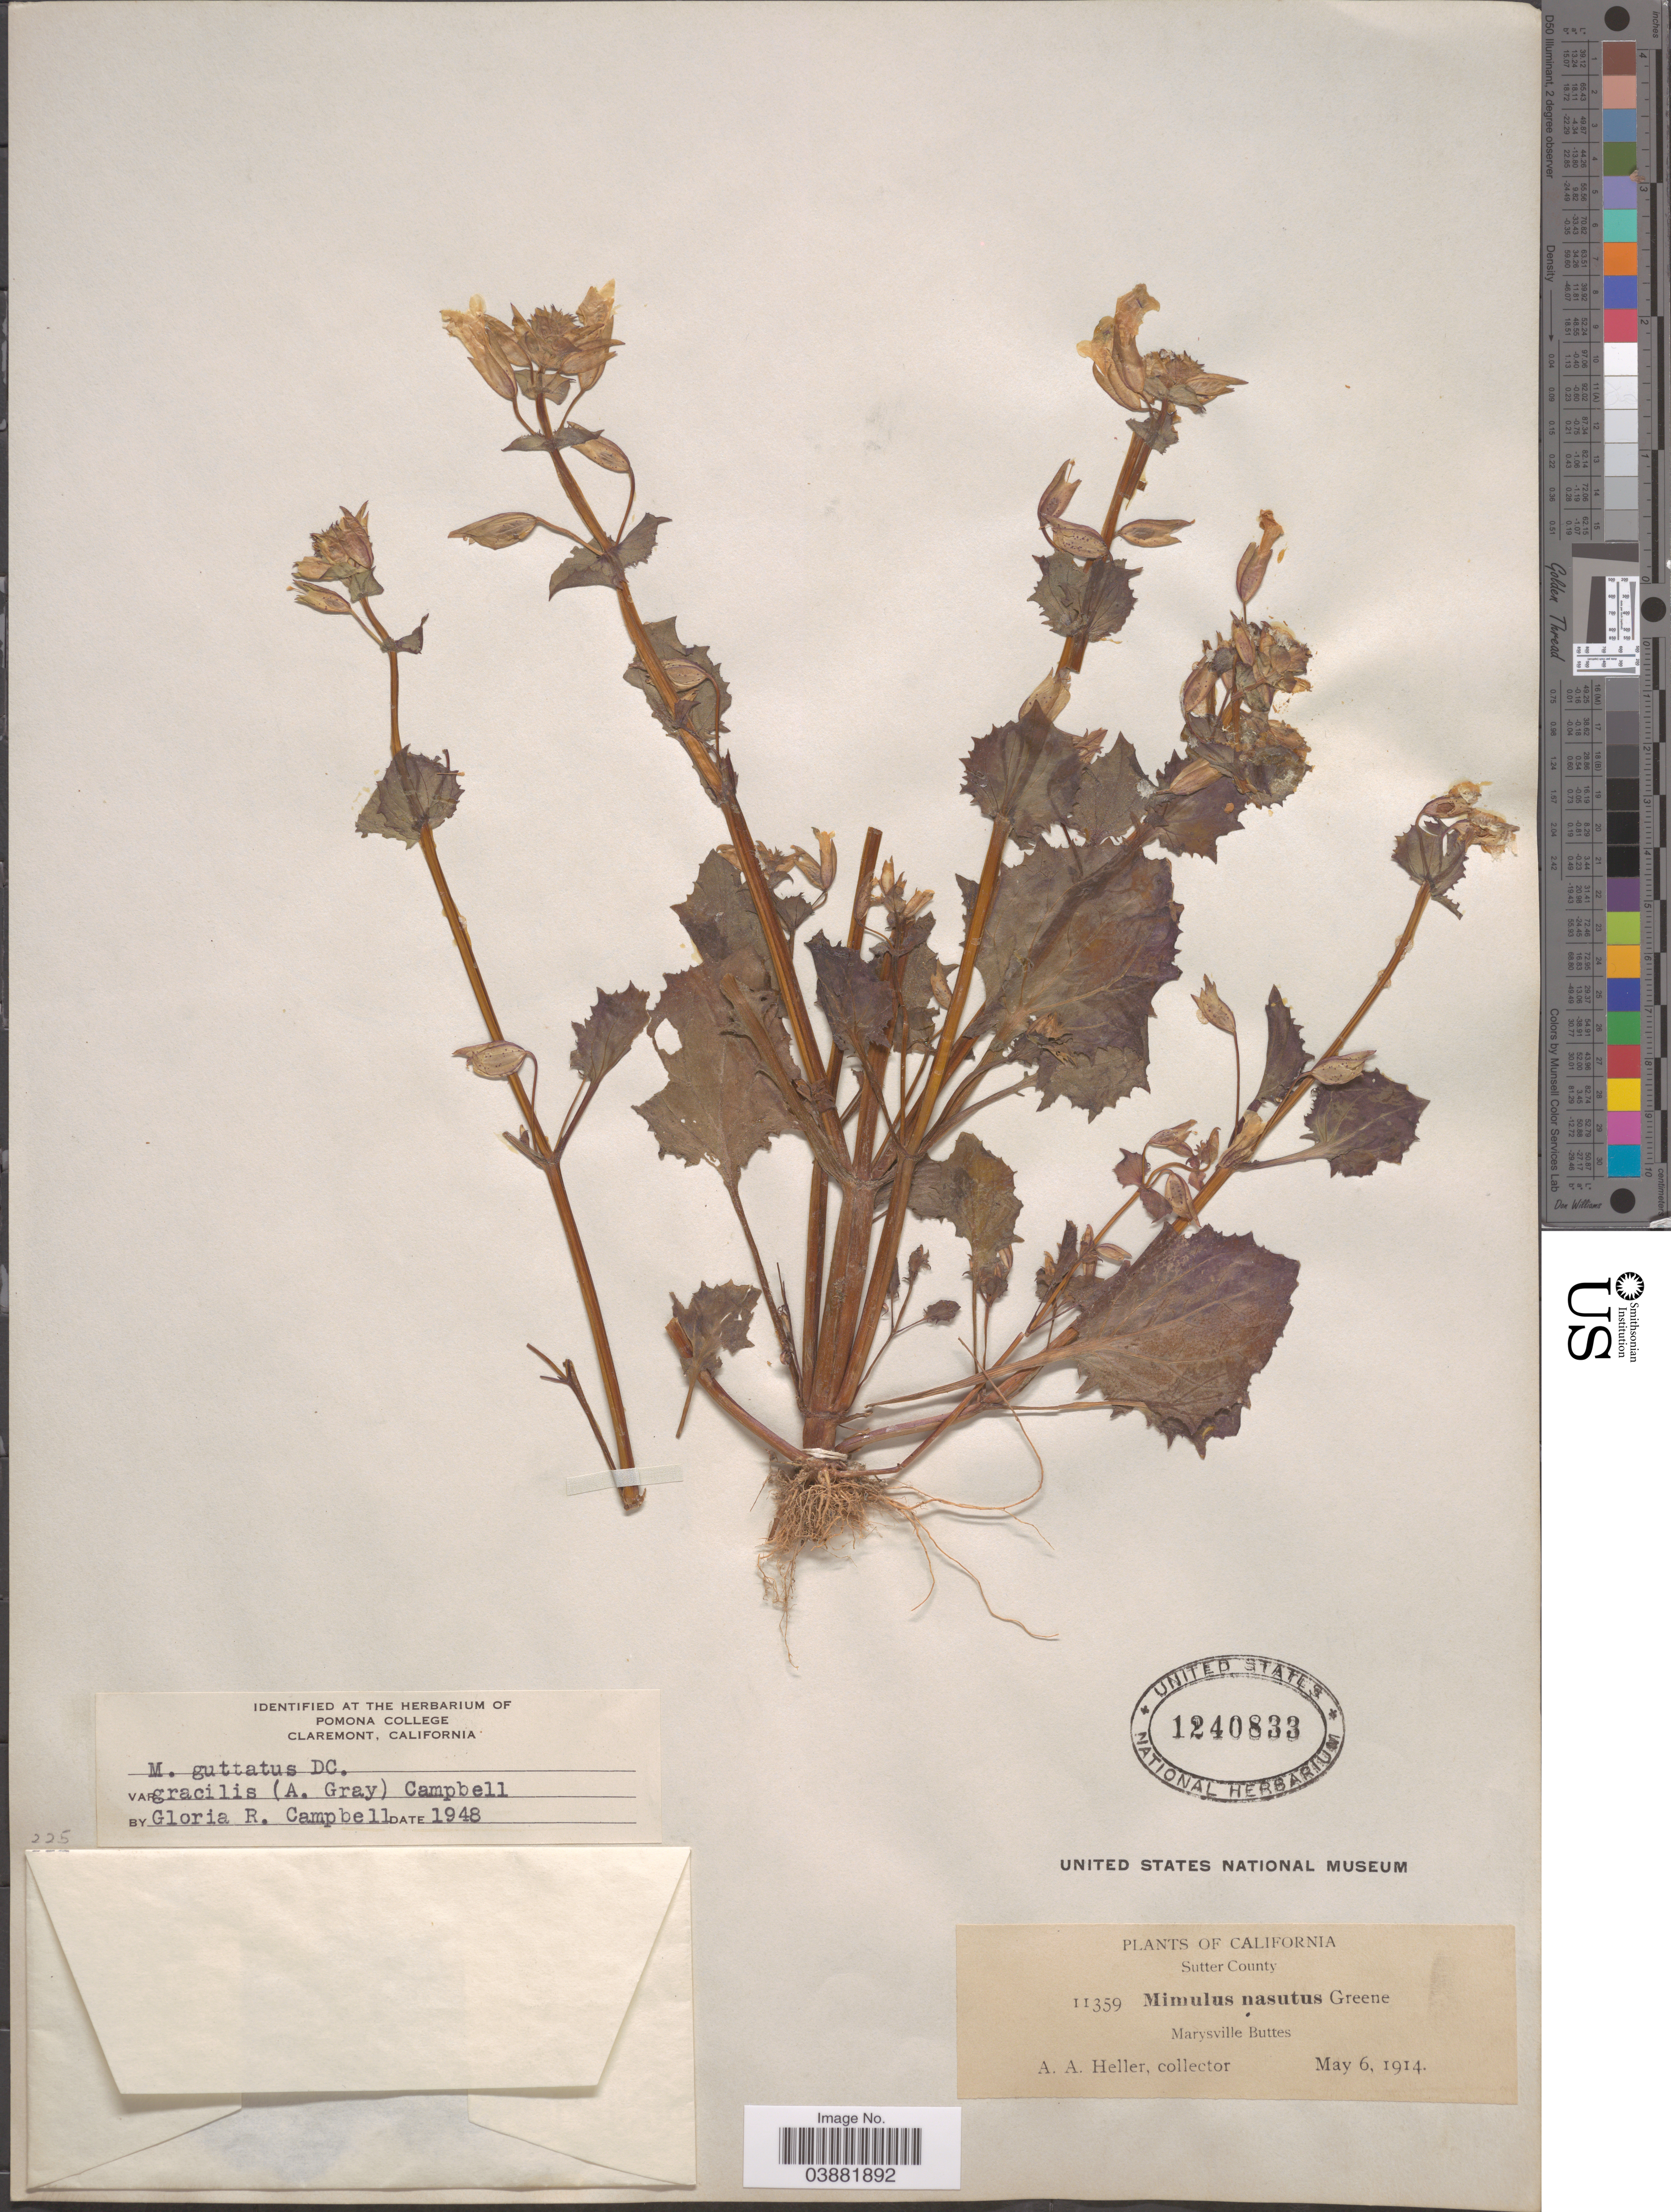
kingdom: Plantae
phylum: Tracheophyta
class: Magnoliopsida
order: Lamiales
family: Phrymaceae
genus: Mimulus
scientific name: Mimulus guttatus var. gracilis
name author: (A. Gray) G.R. Campb.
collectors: A. A. Heller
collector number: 11359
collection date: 1914-05-06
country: United States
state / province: California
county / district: Sutter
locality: Sutter County. Marysville Buttes.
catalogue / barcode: US 1240833